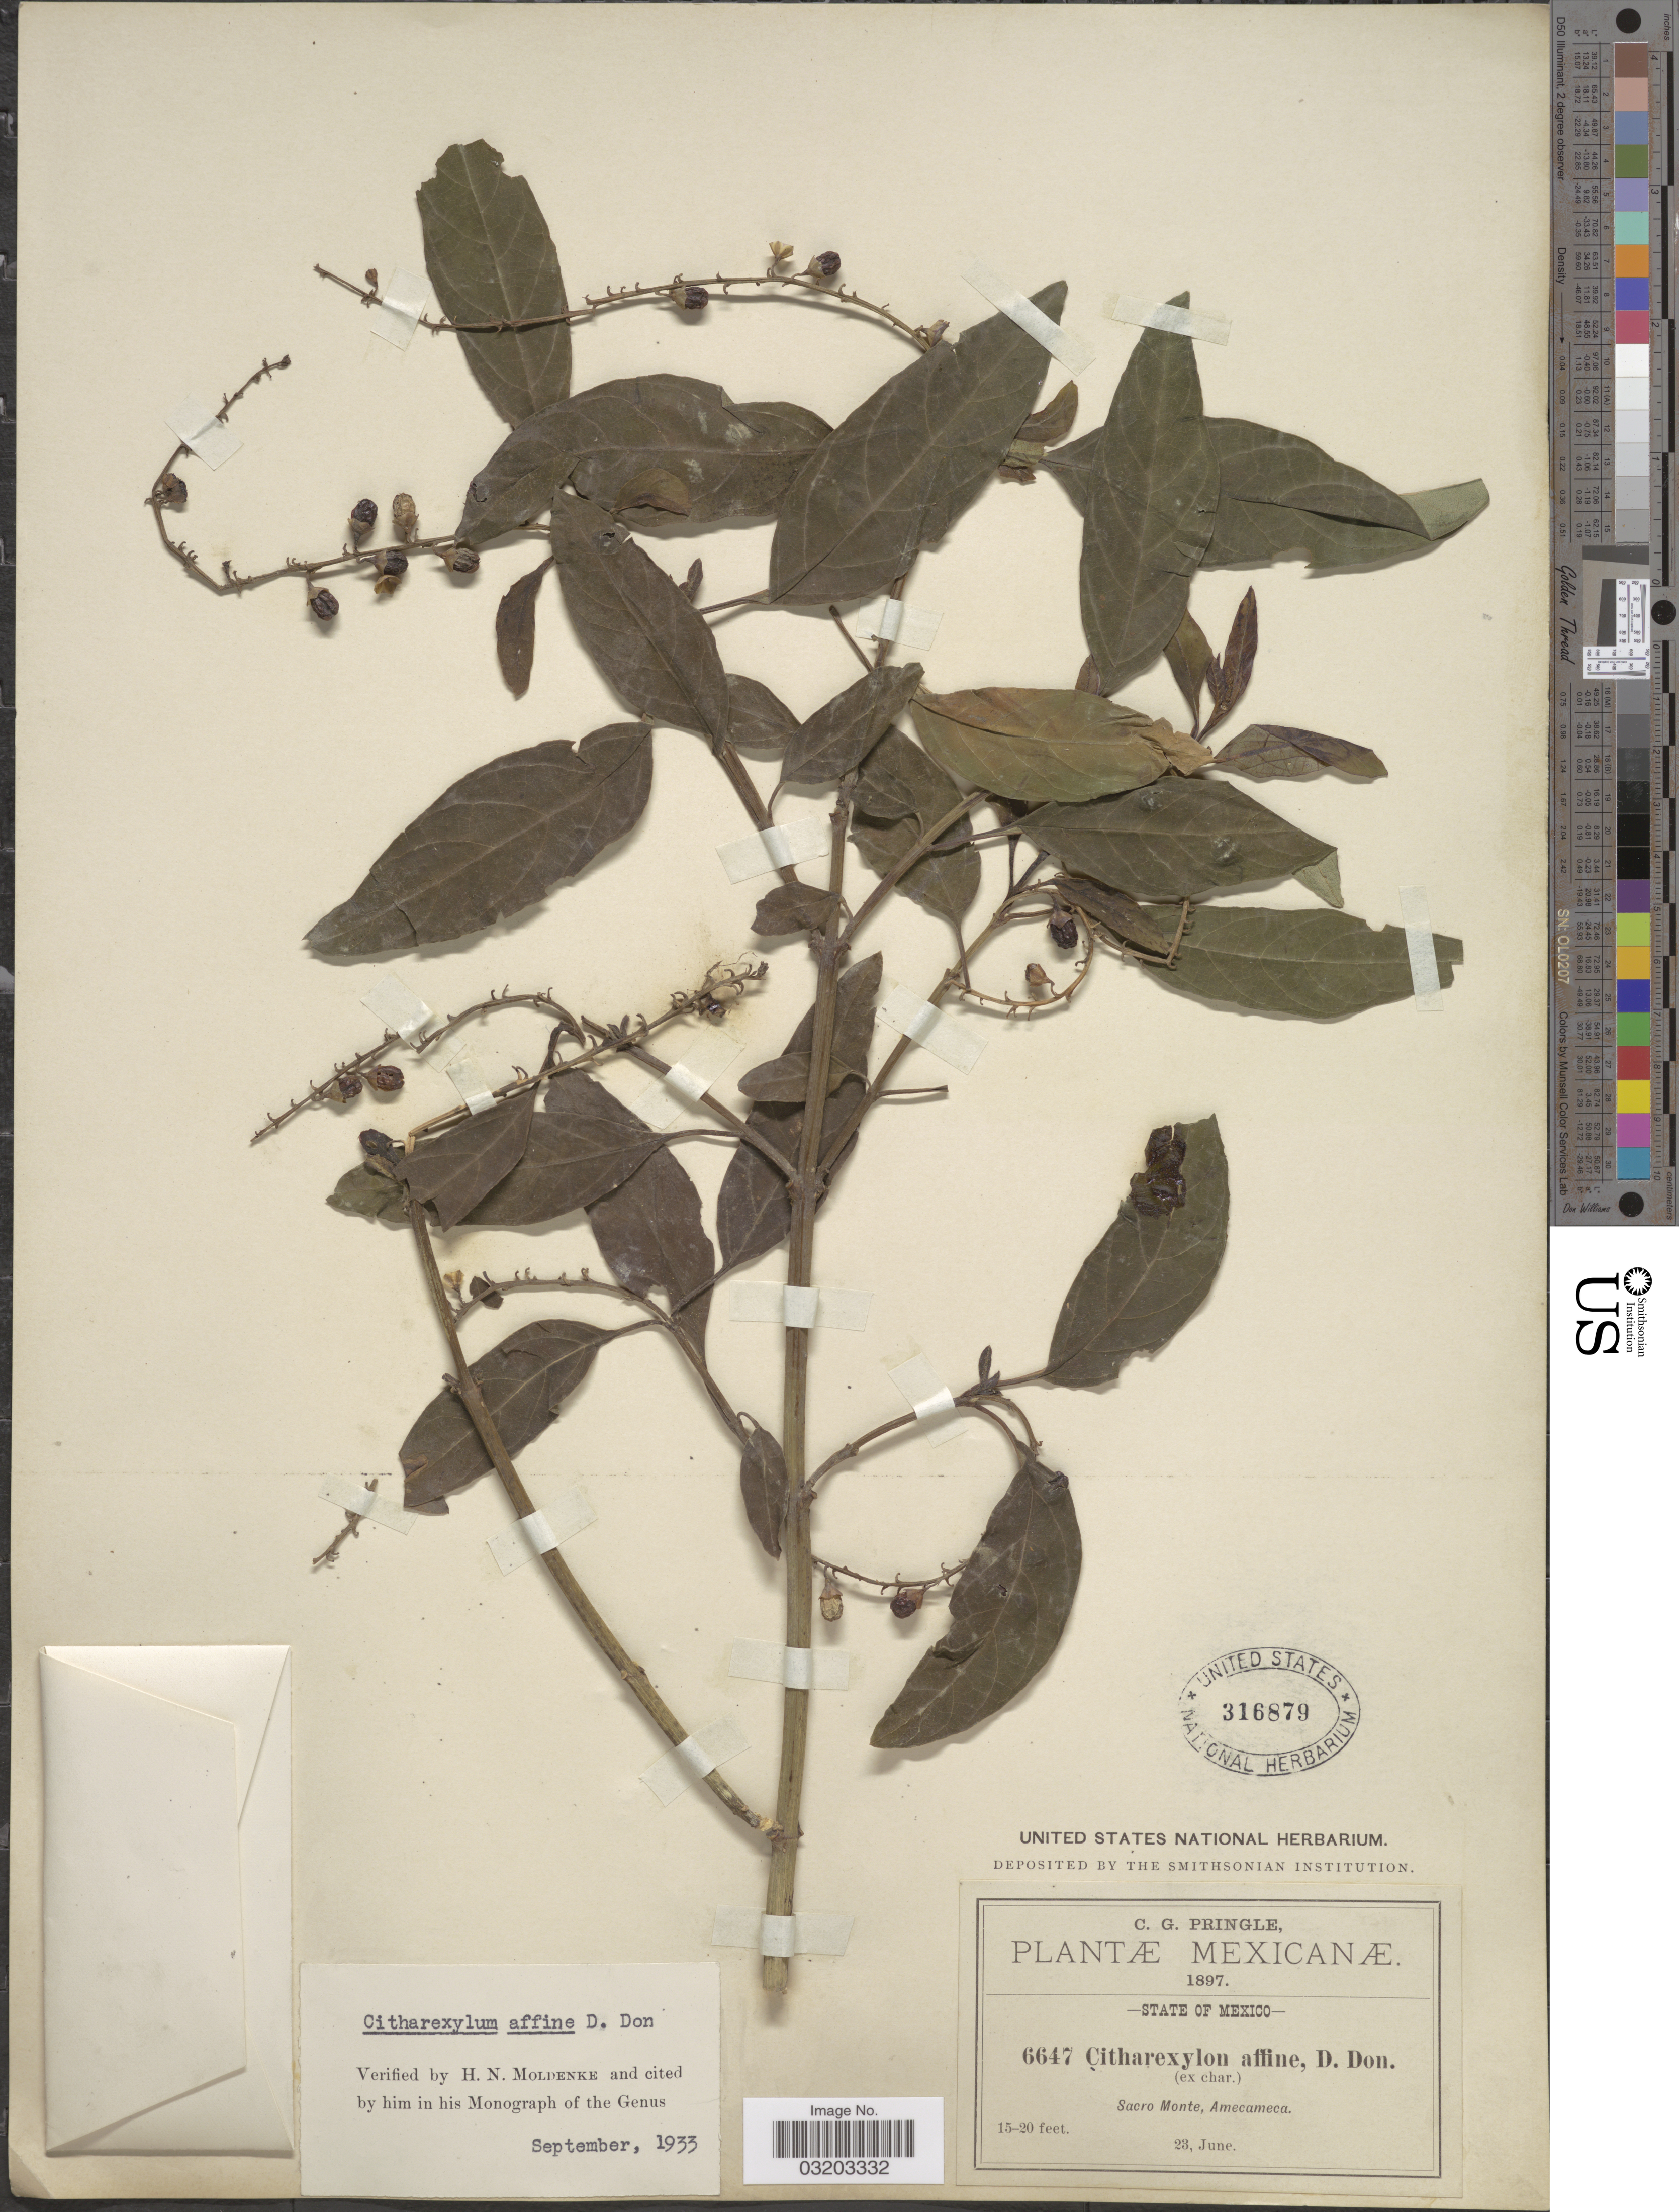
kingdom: Plantae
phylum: Tracheophyta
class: Magnoliopsida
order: Lamiales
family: Verbenaceae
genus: Citharexylum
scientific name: Citharexylum affine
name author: D. Don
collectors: C. G. Pringle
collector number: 6647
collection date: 1897-06-23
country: Mexico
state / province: México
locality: Sacro Monte, Amecameca.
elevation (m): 5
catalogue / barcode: US 316879